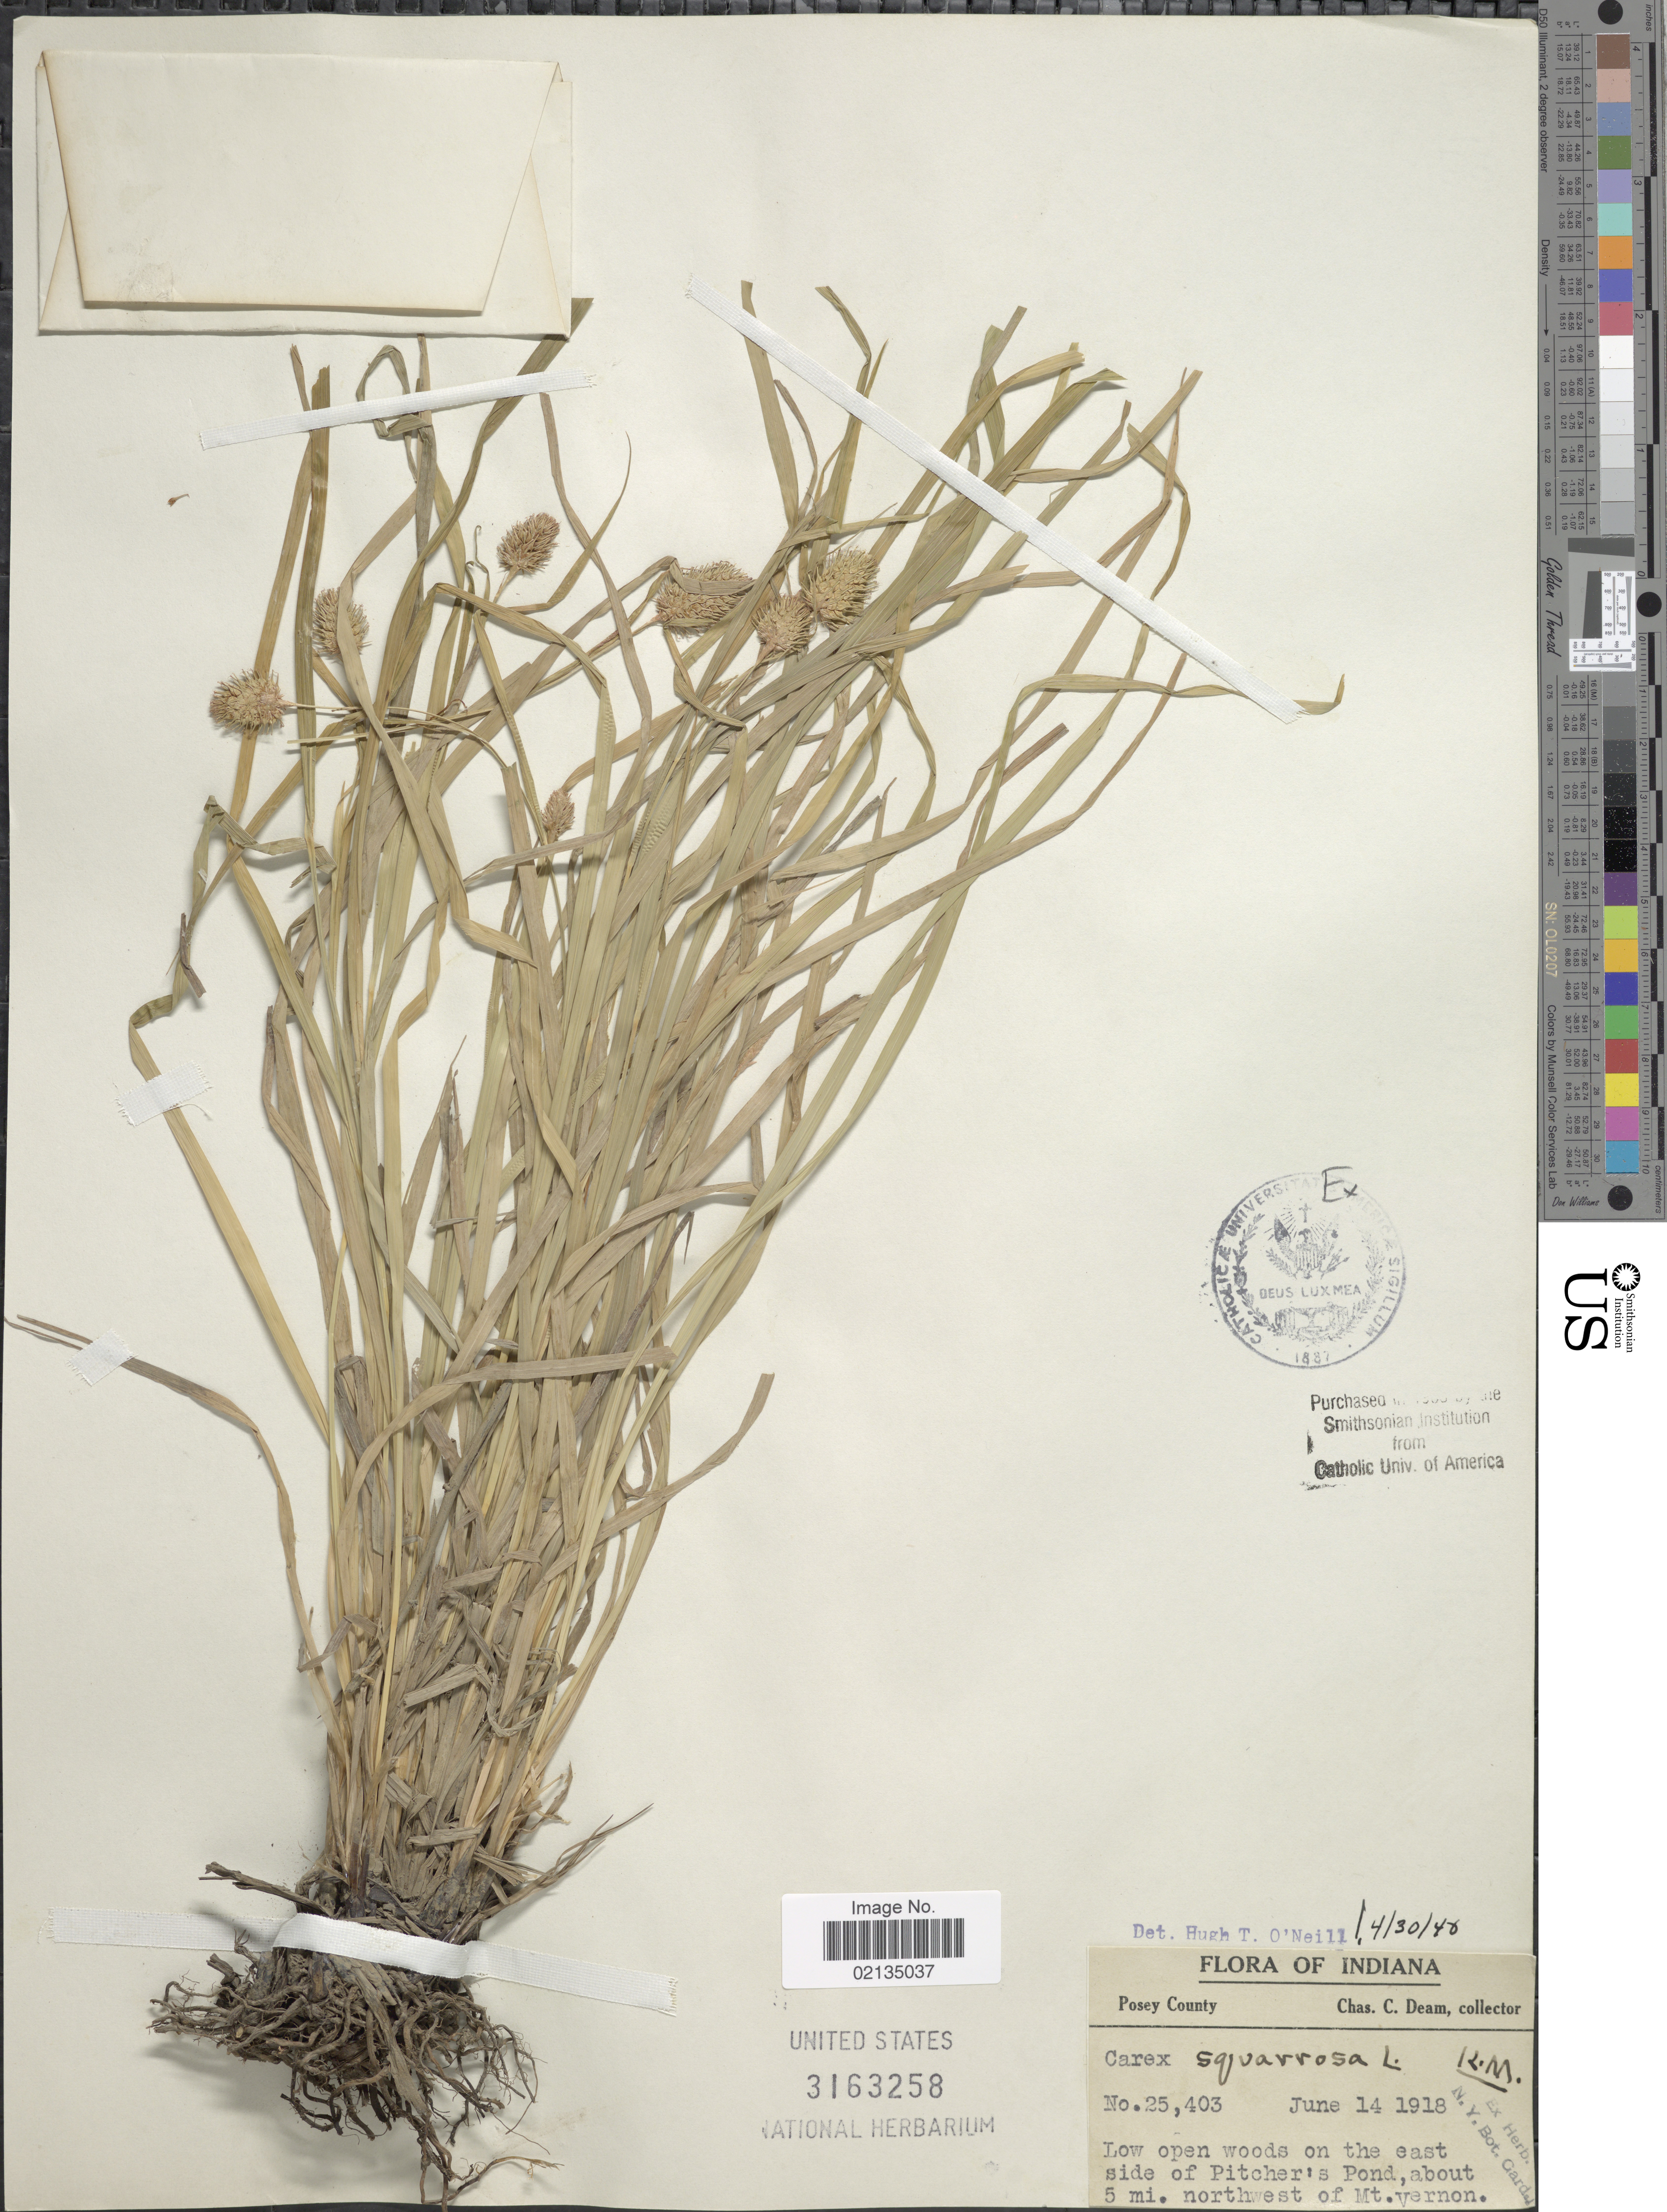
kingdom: Plantae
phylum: Tracheophyta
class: Liliopsida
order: Poales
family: Cyperaceae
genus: Carex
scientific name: Carex squarrosa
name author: L.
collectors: C. C. Deam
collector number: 25403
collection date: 1918-06-14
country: United States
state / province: Indiana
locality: Indiana, Low open woods on the east side of Pitcher's Pond, about 5 mi. northwest of Mt. Vernon.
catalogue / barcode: US 3163258